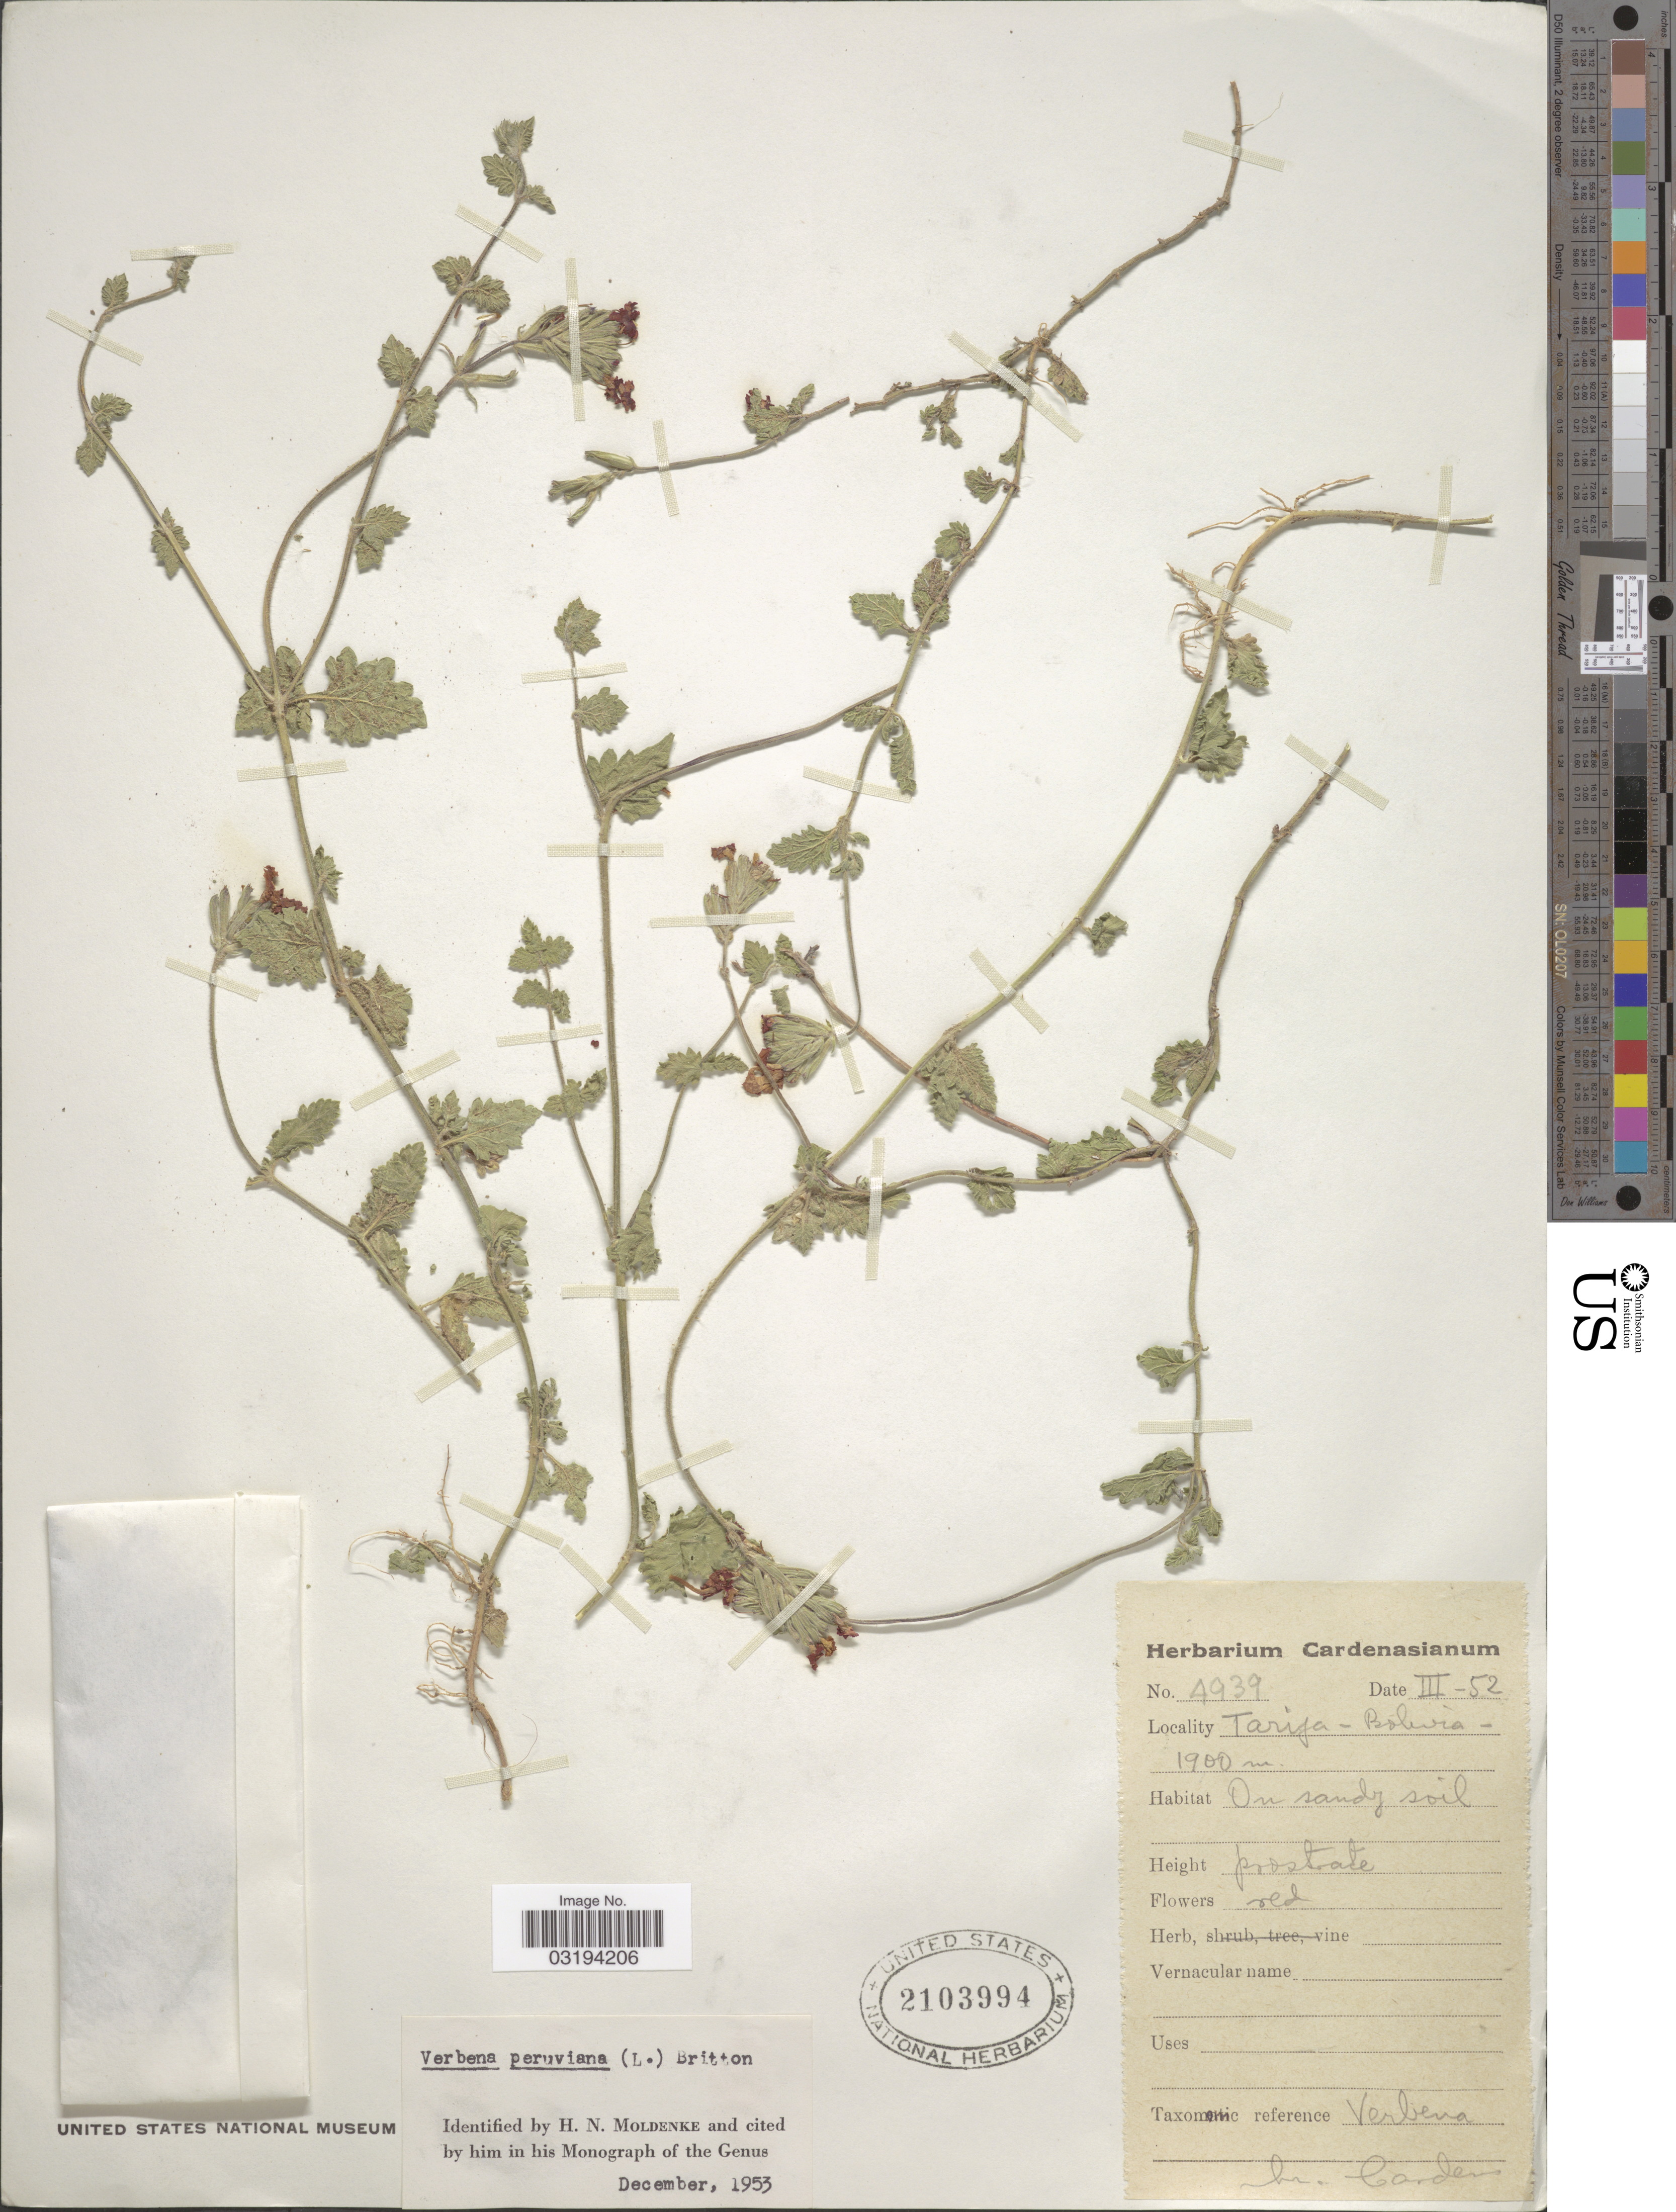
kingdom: Plantae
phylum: Tracheophyta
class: Magnoliopsida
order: Lamiales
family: Verbenaceae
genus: Verbena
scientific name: Verbena peruviana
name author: (L.) Britton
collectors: M. Cárdenas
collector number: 4939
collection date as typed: Transcribed d/m/y: /3/52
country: Bolivia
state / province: Tarija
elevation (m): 1900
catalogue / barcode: US 2103994